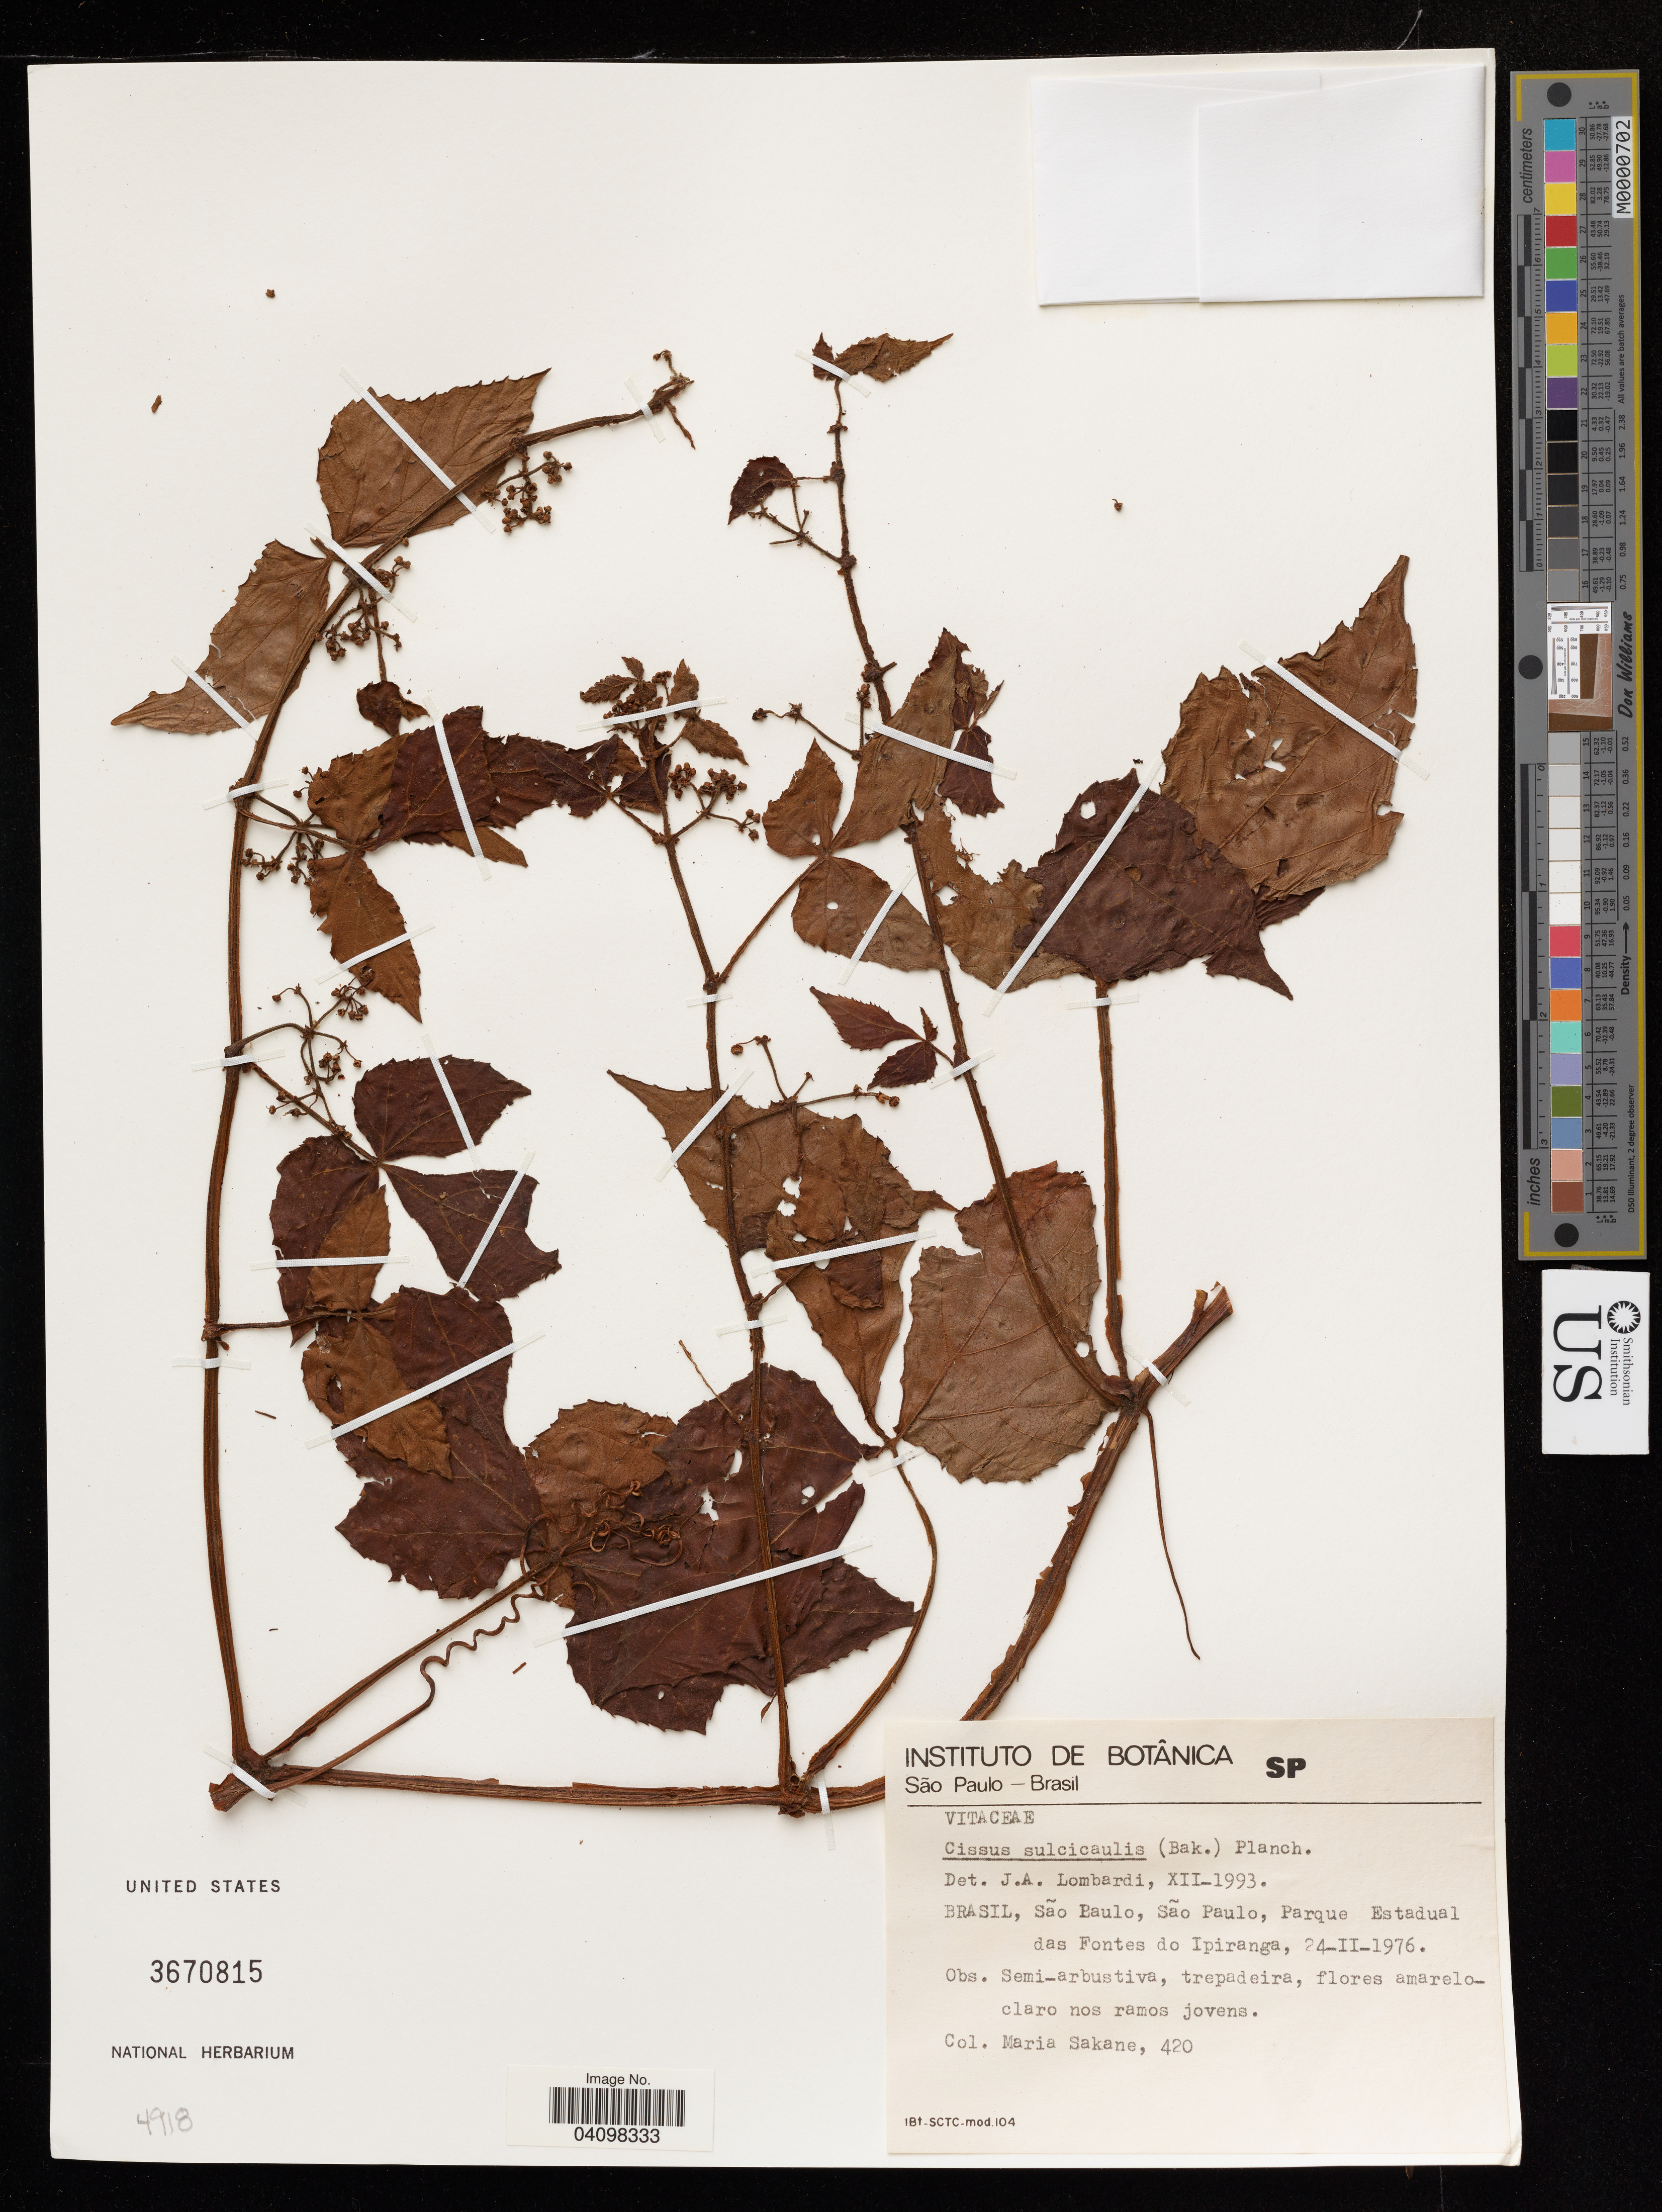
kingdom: Plantae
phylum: Tracheophyta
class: Magnoliopsida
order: Vitales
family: Vitaceae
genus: Cissus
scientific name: Cissus sulcicaulis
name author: (Baker) Planch.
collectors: M. Sakane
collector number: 420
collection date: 1976-02-24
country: Brazil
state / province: São Paulo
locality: Parque Estadual das Fontes do Ipiranga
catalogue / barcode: US 3670815